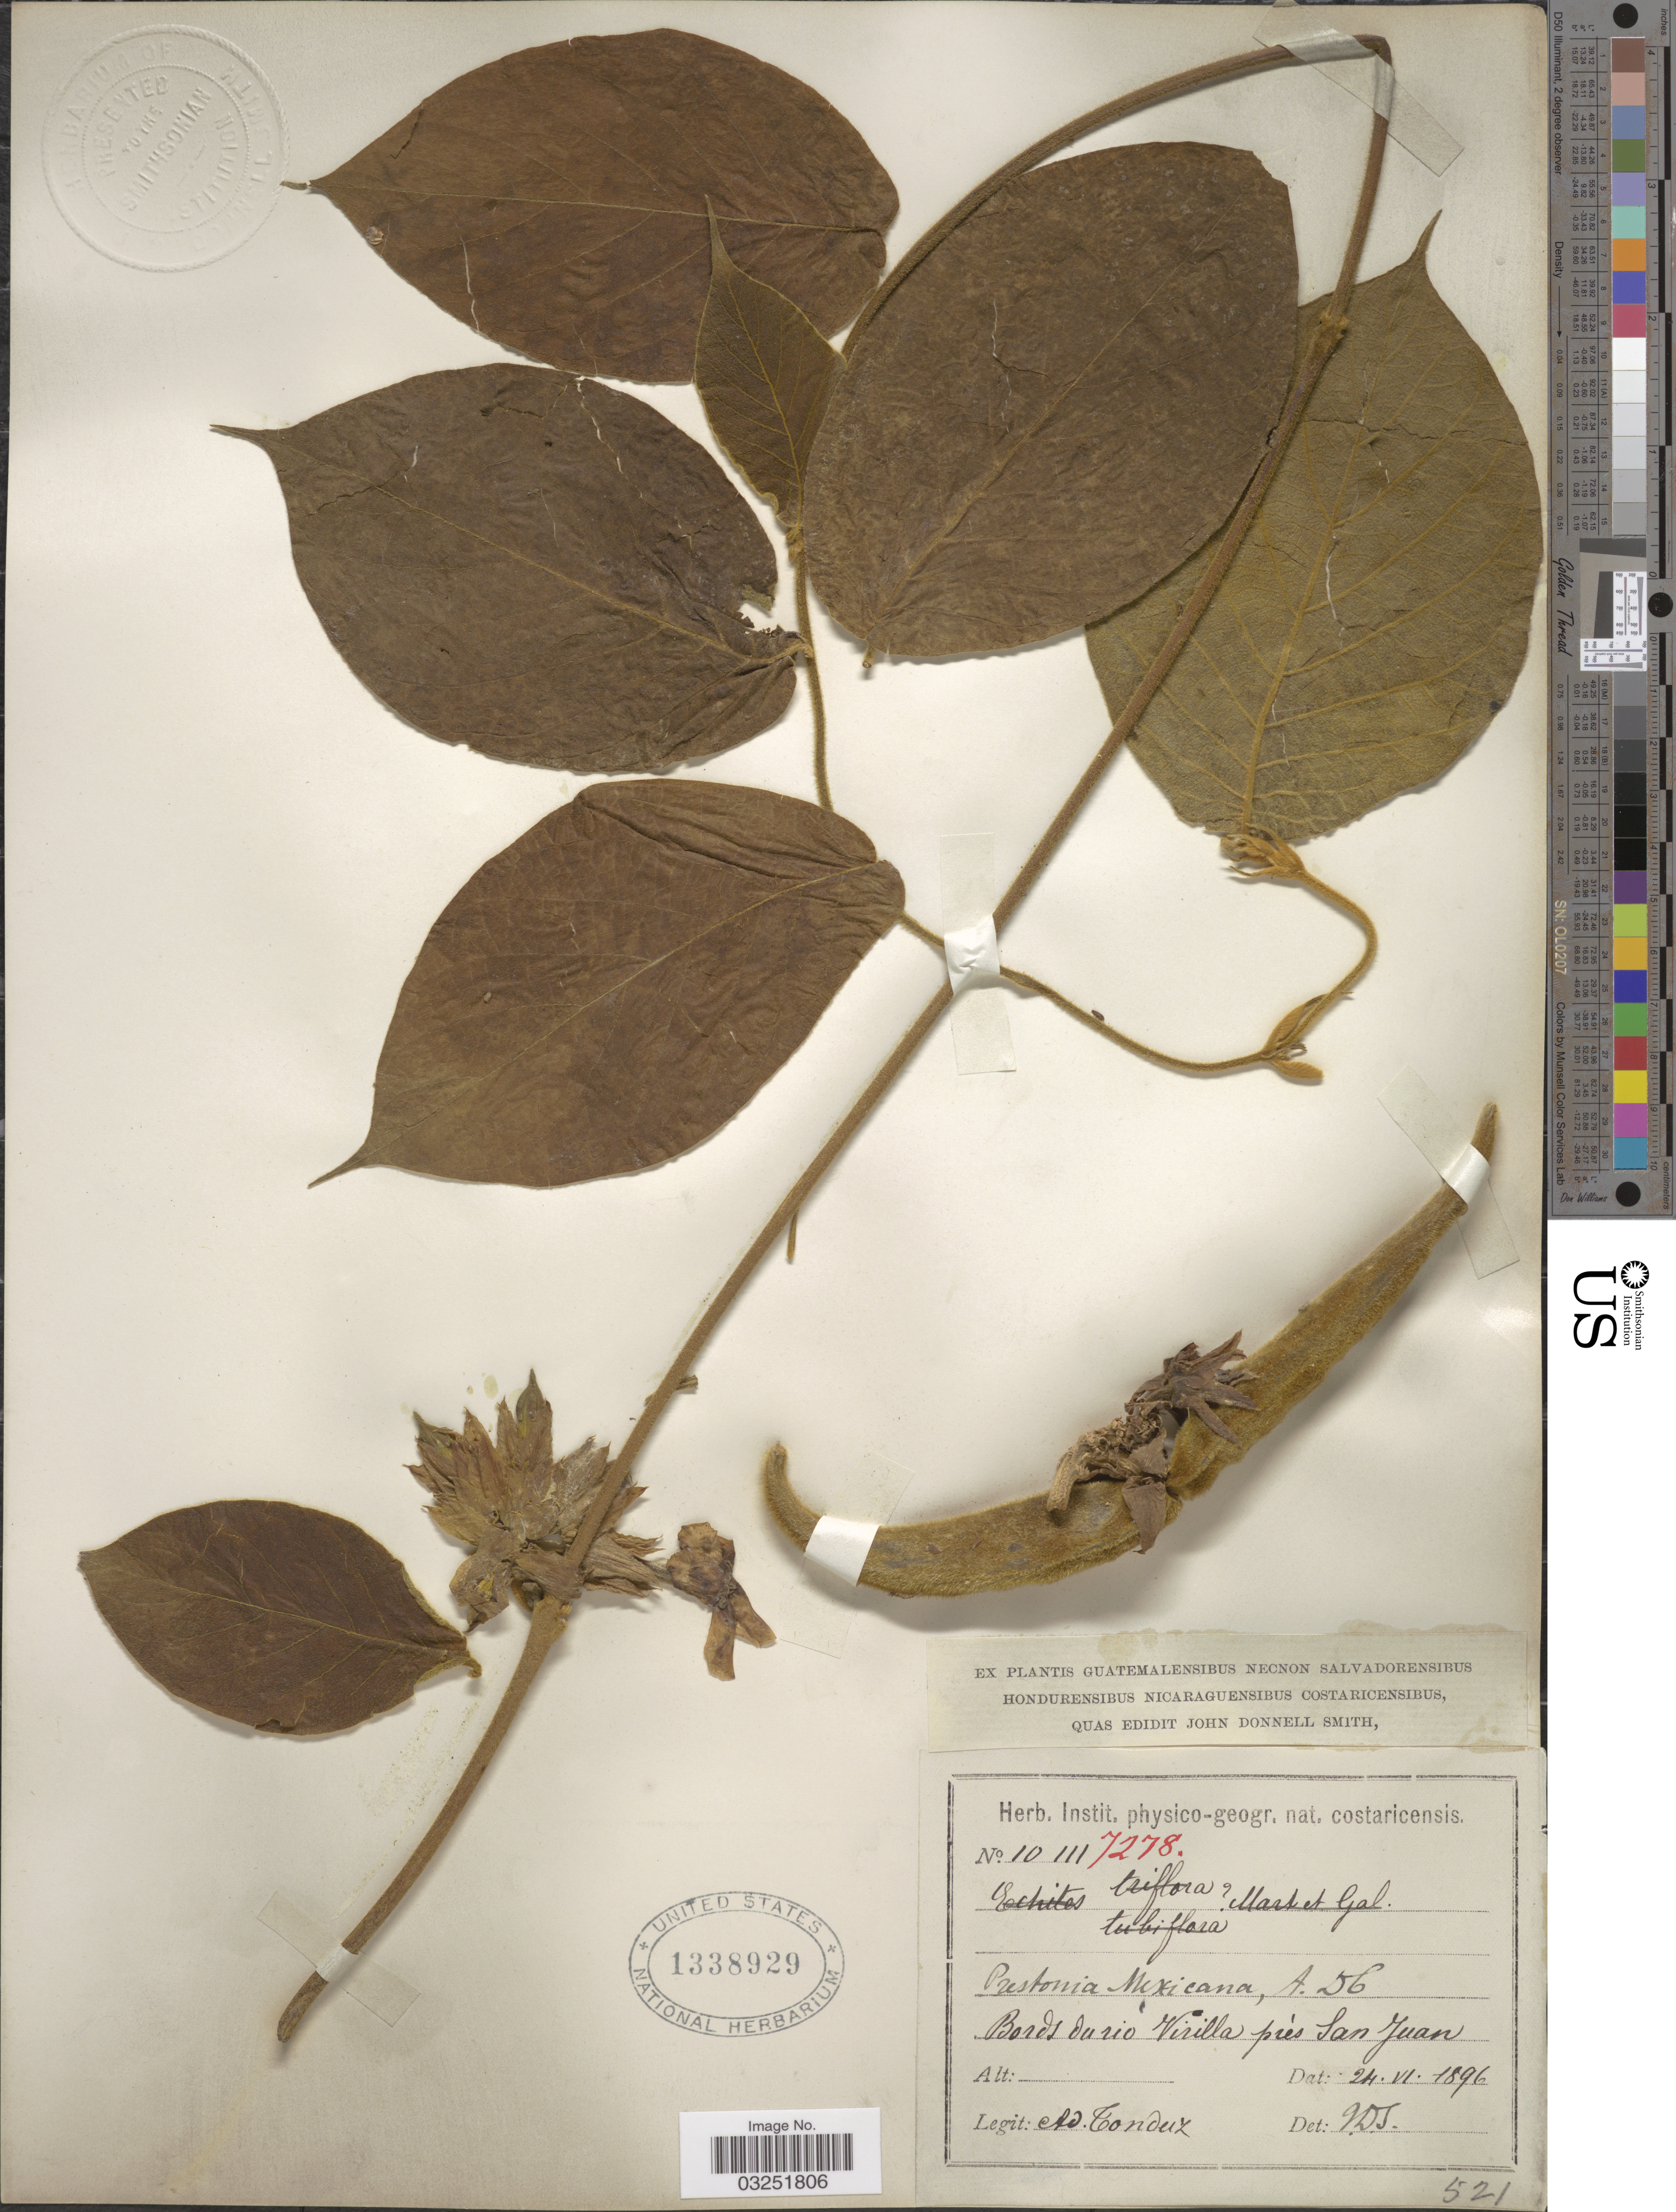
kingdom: Plantae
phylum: Tracheophyta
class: Magnoliopsida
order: Gentianales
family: Apocynaceae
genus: Prestonia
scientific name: Prestonia mexicana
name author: DC.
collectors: A. Tonduz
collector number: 10111/7278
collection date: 1896-06-24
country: Costa Rica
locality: Bords du rio Virilla près San Juan.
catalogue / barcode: US 1338929